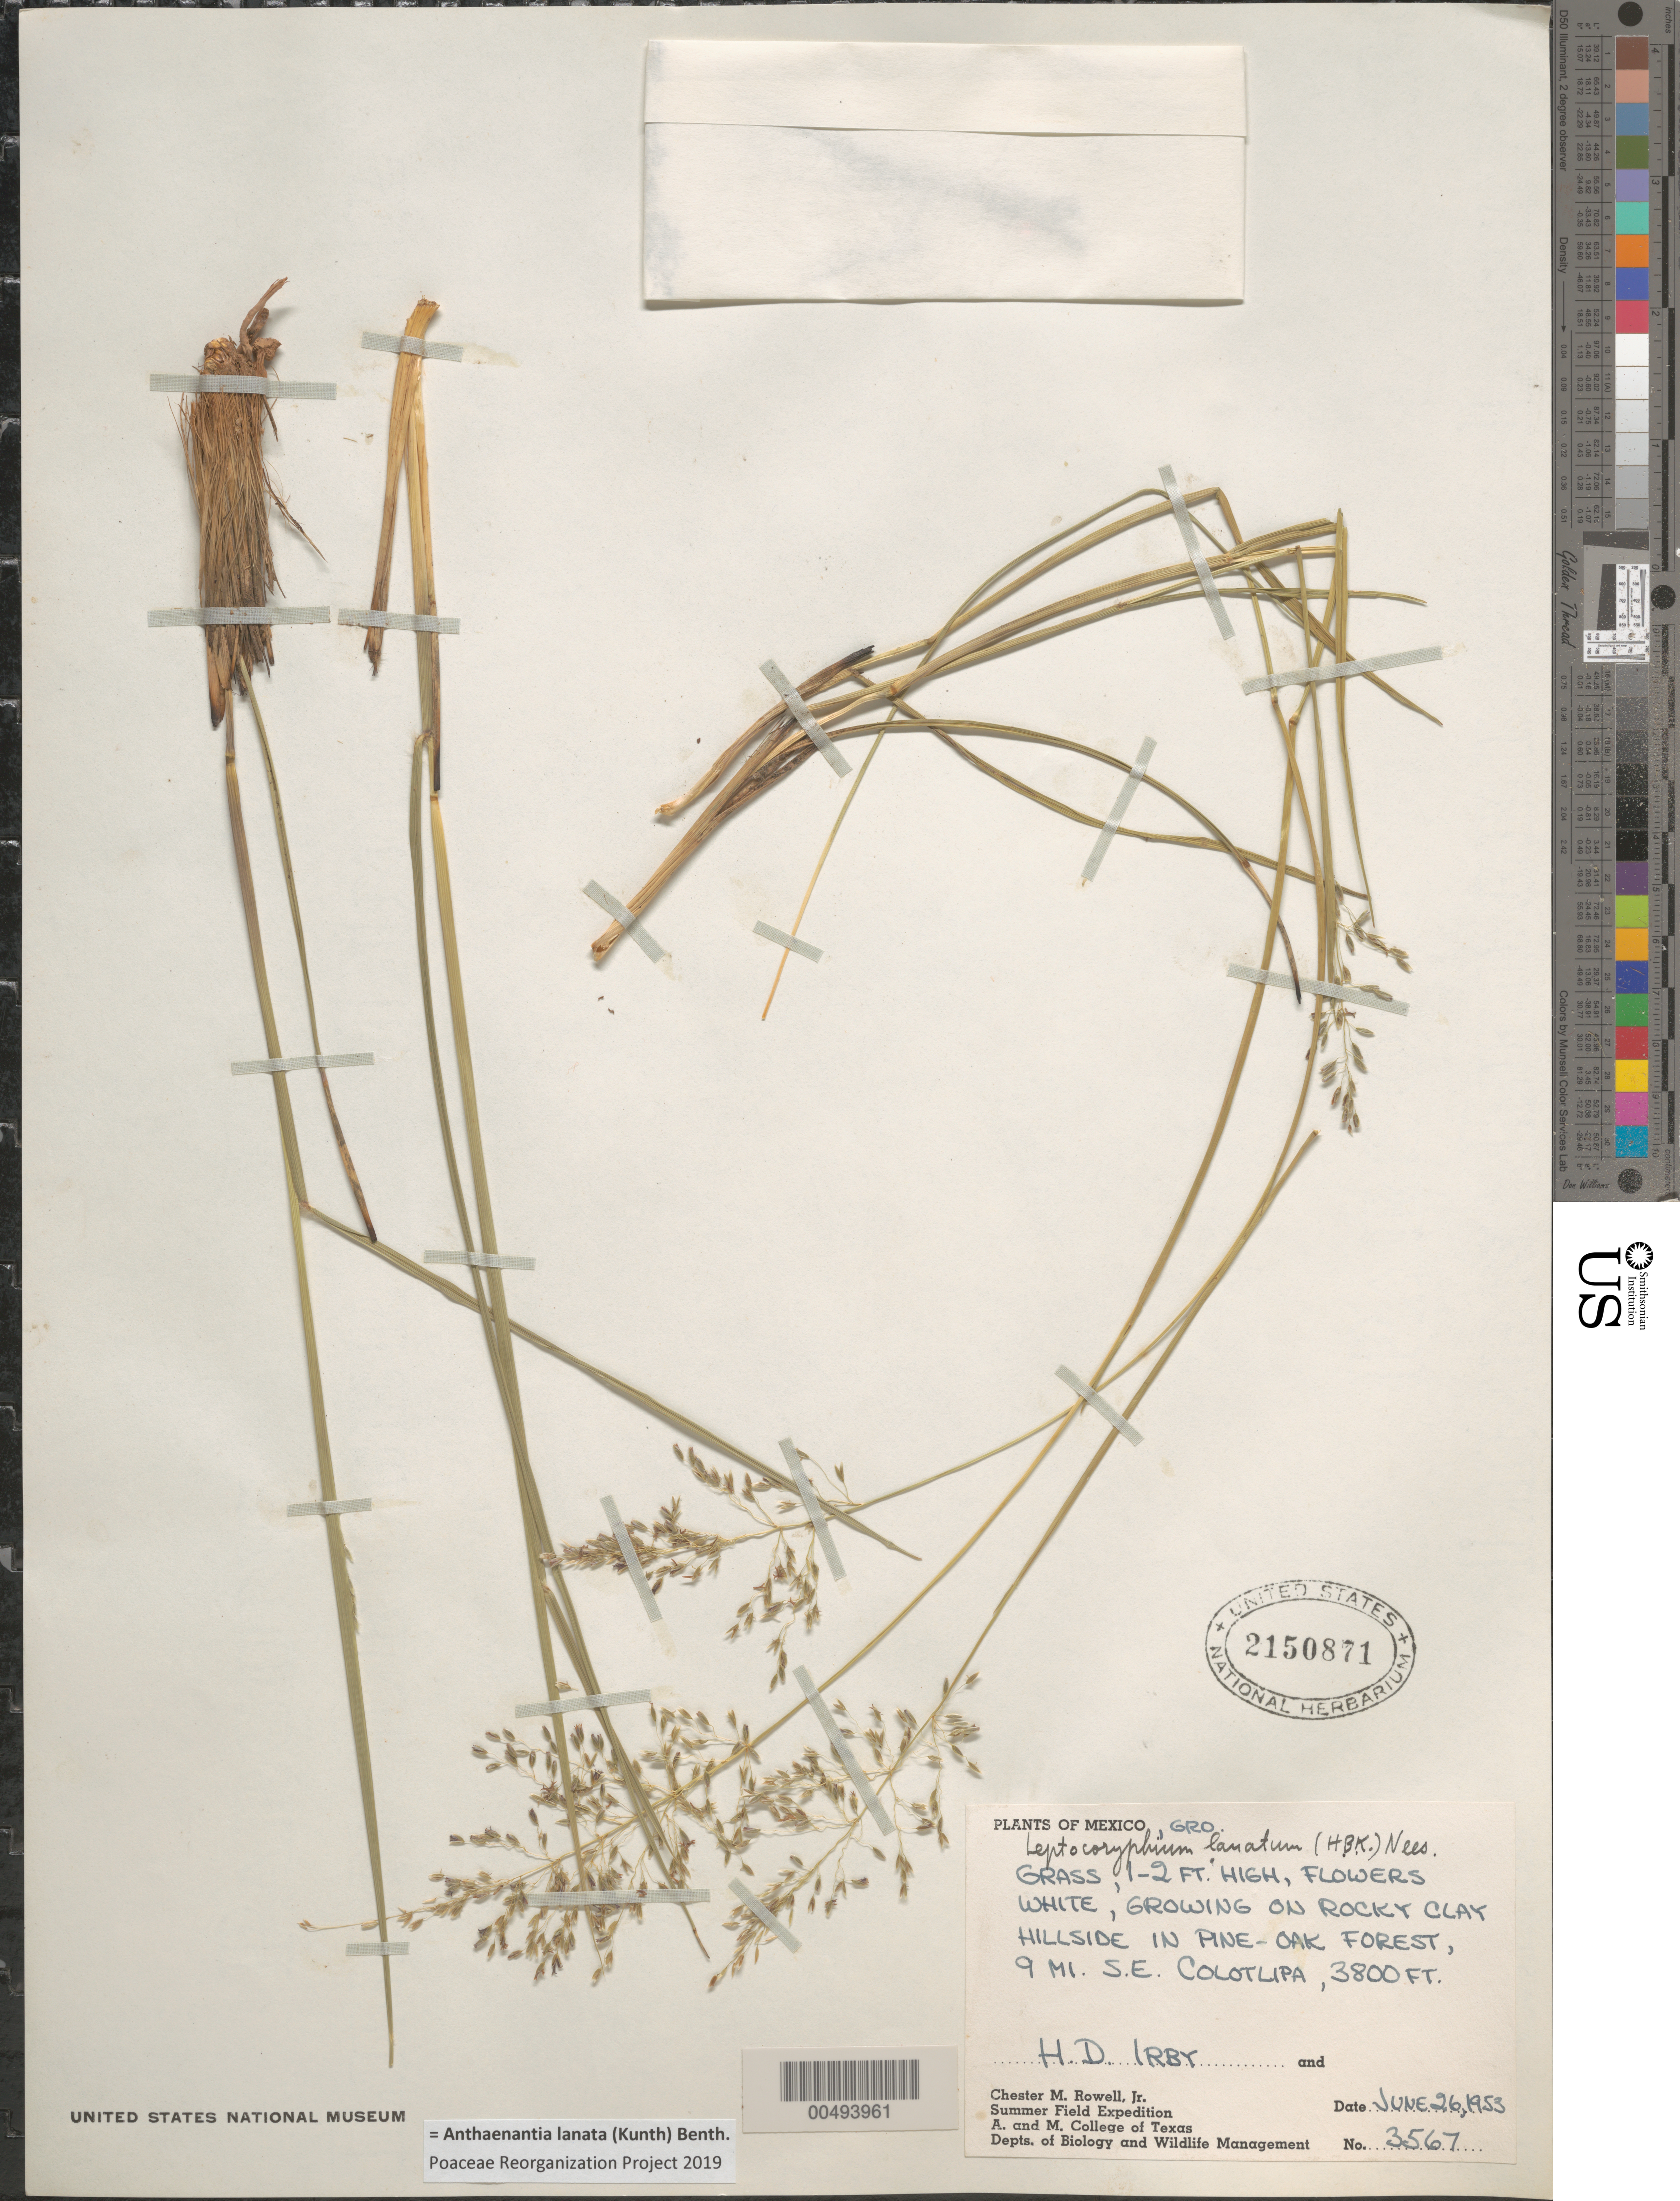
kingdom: Plantae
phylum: Tracheophyta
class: Liliopsida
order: Poales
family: Poaceae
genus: Leptocoryphium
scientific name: Leptocoryphium lanatum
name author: (Kunth) Nees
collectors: H. Irby, C. M. Rowell & C. M.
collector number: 3567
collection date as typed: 26 Jun 1953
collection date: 1953-06-26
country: Mexico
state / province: Guerrero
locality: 9 mi SE Colotlipa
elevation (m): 1158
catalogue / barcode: US 2150871